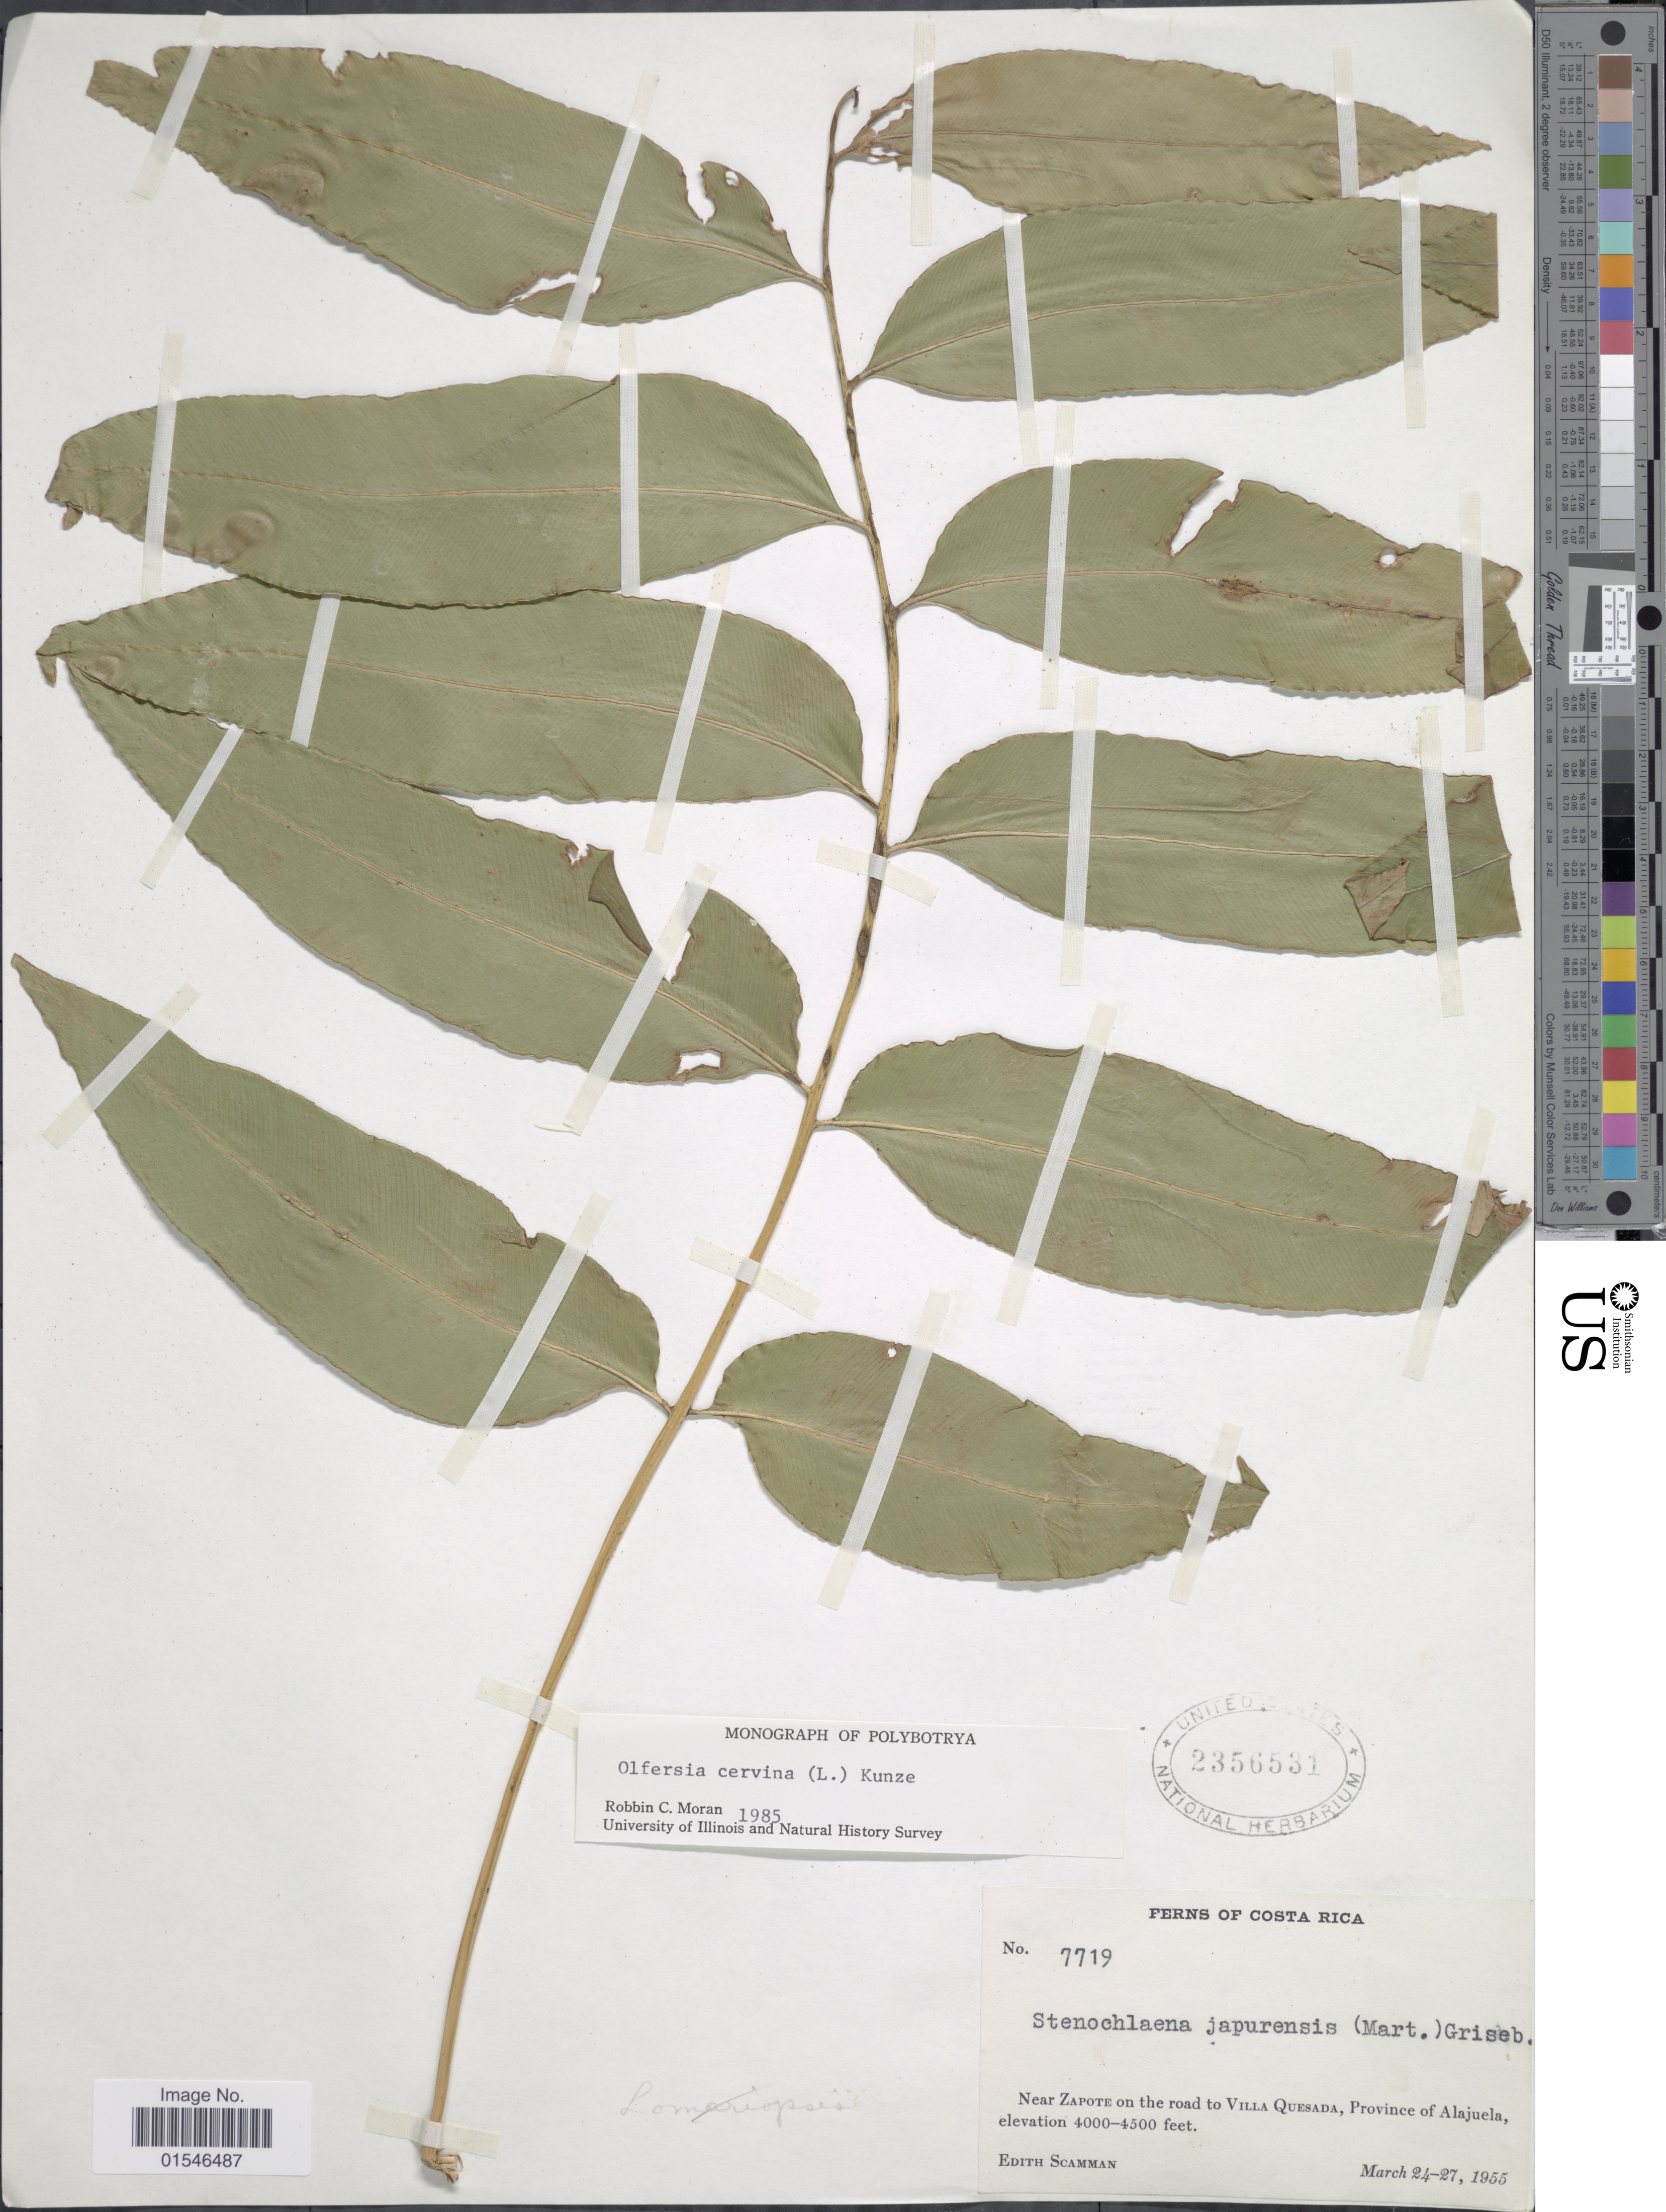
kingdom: Plantae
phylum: Tracheophyta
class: Polypodiopsida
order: Polypodiales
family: Dryopteridaceae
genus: Olfersia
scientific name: Olfersia cervina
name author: (L.) Kunze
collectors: E. Scamman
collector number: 7719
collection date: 1955-03-24/1955-03-27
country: Costa Rica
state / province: Alajuela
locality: Near zapote on the road to Villa Quesada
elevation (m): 1219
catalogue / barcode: US 2356531